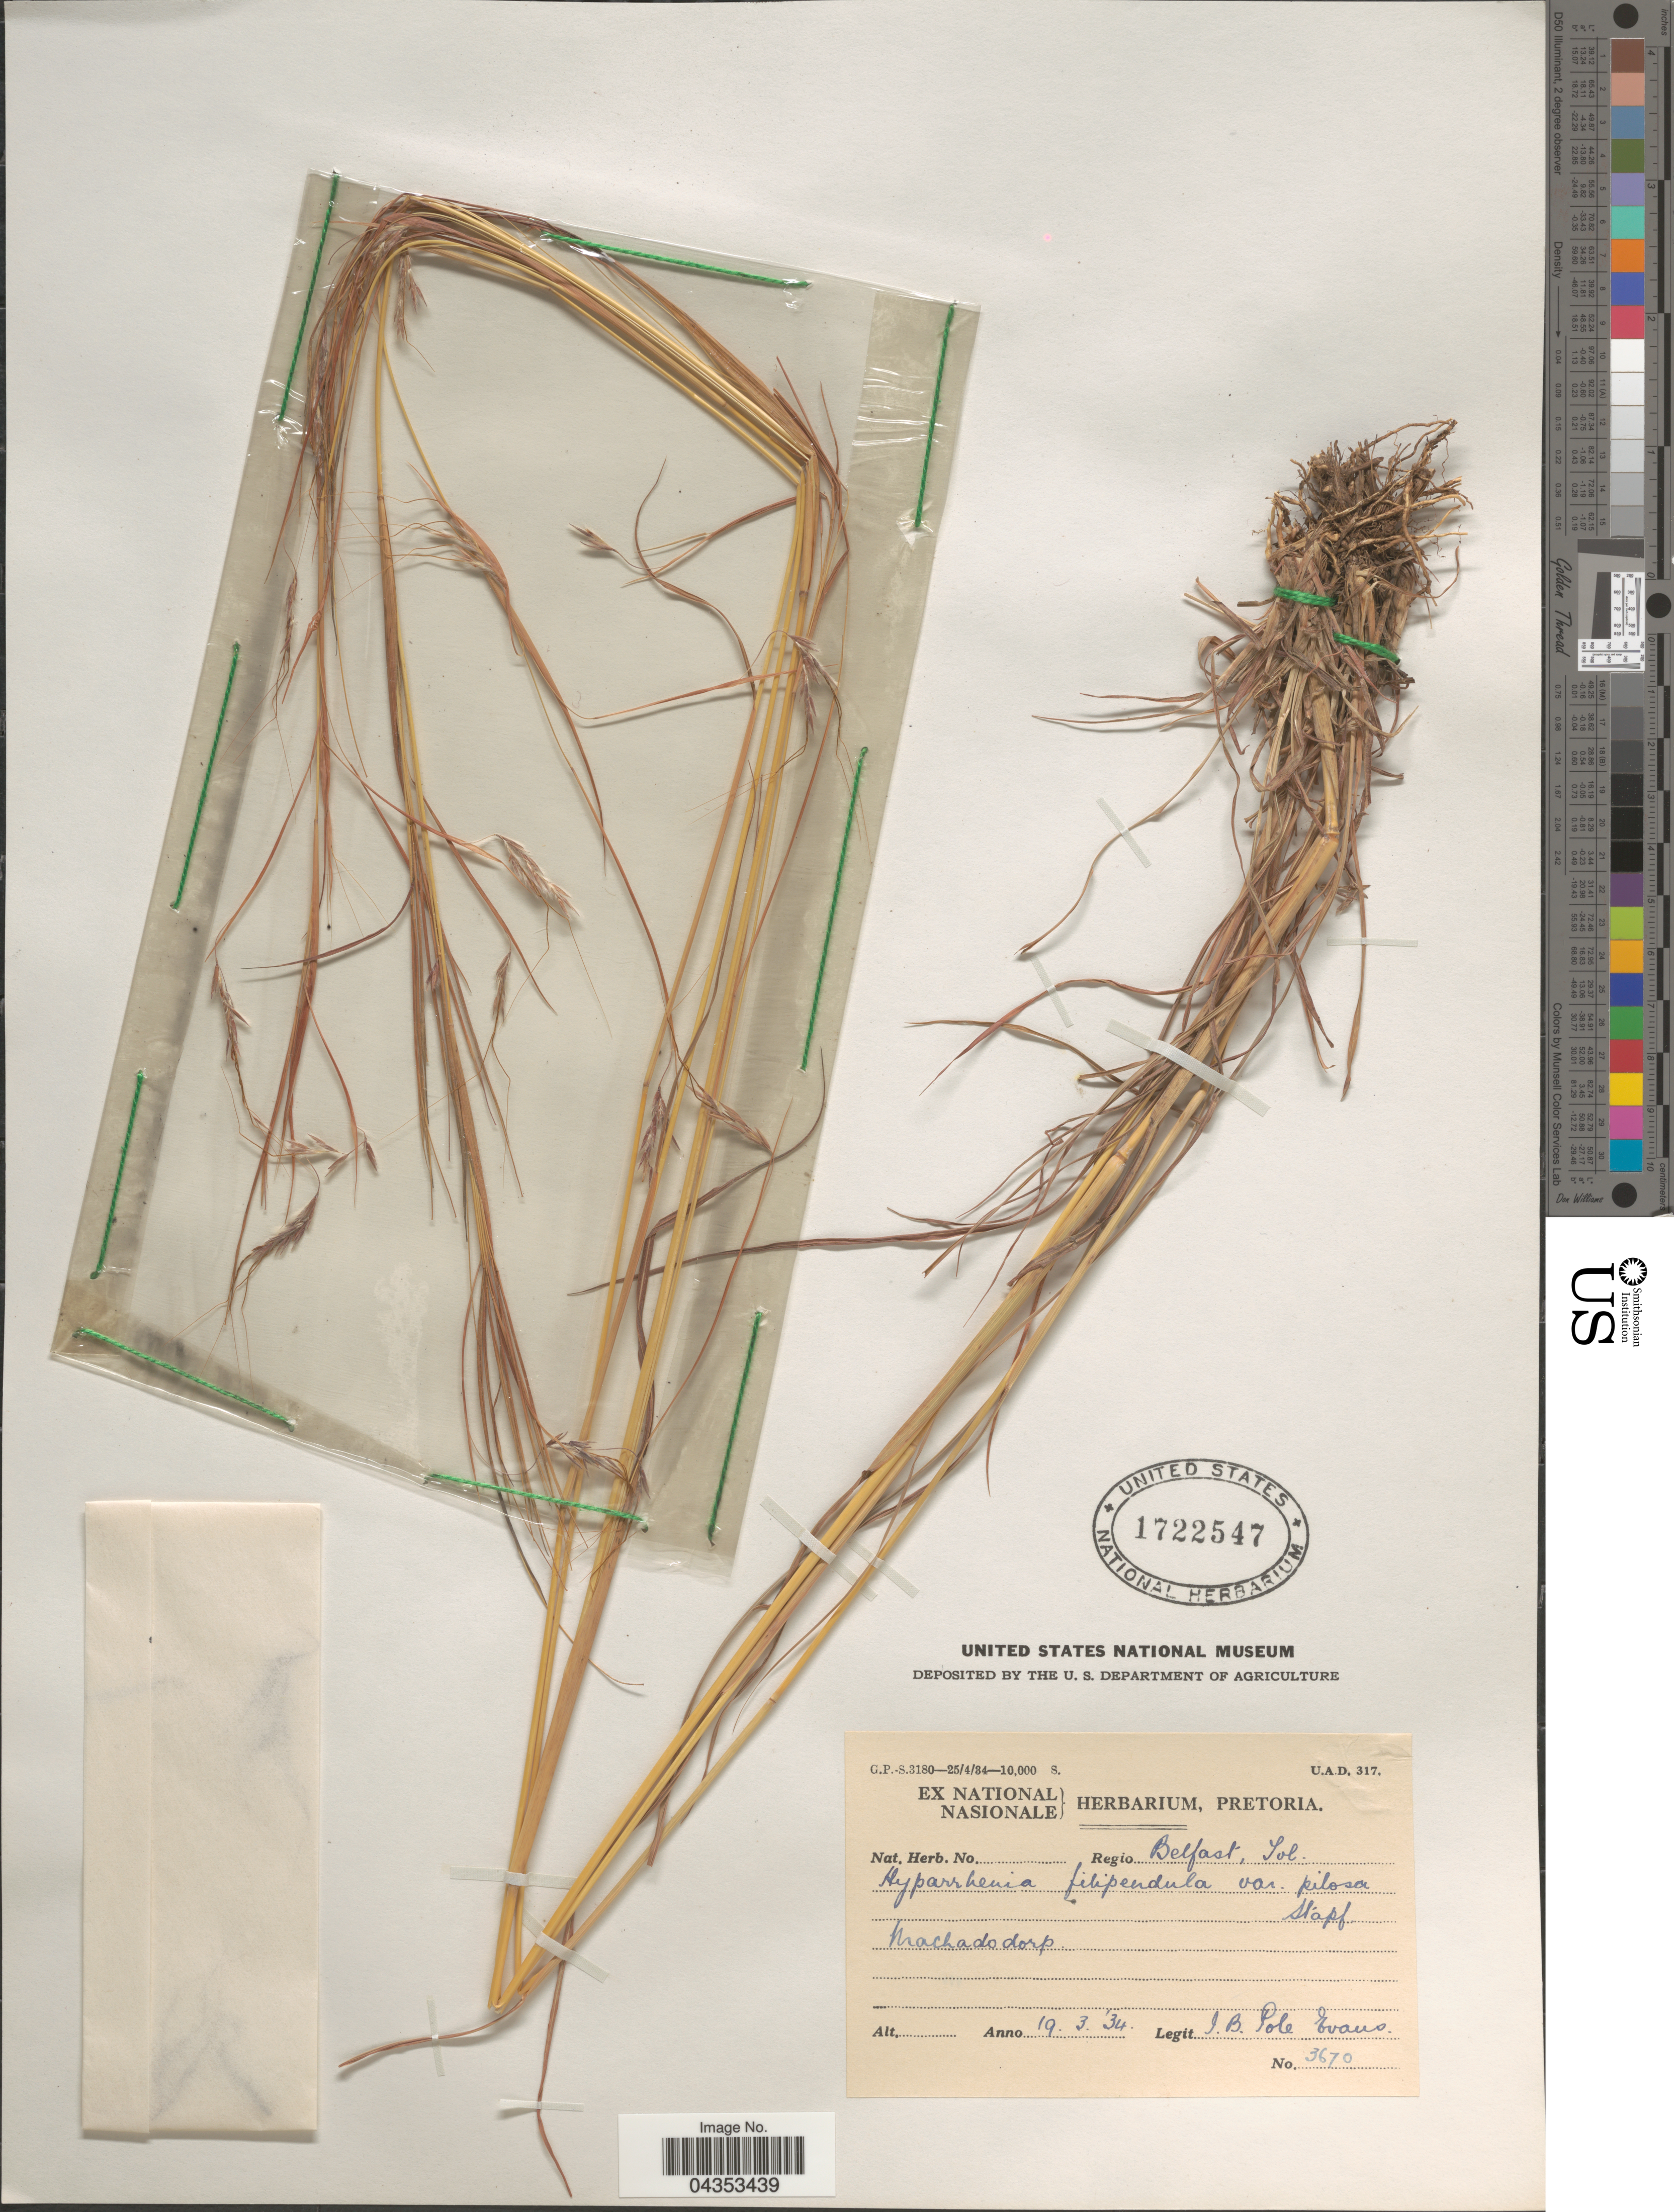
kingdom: Plantae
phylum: Tracheophyta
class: Liliopsida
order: Poales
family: Poaceae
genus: Hyparrhenia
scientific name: Hyparrhenia filipendula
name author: (Hochr.) Stapf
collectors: I. B. Pole-Evans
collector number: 3670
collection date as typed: Transcribed d/m/y: 19/3/34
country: South Africa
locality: Regio Belfast, Tvl. Machadodorp.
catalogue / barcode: US 1722547